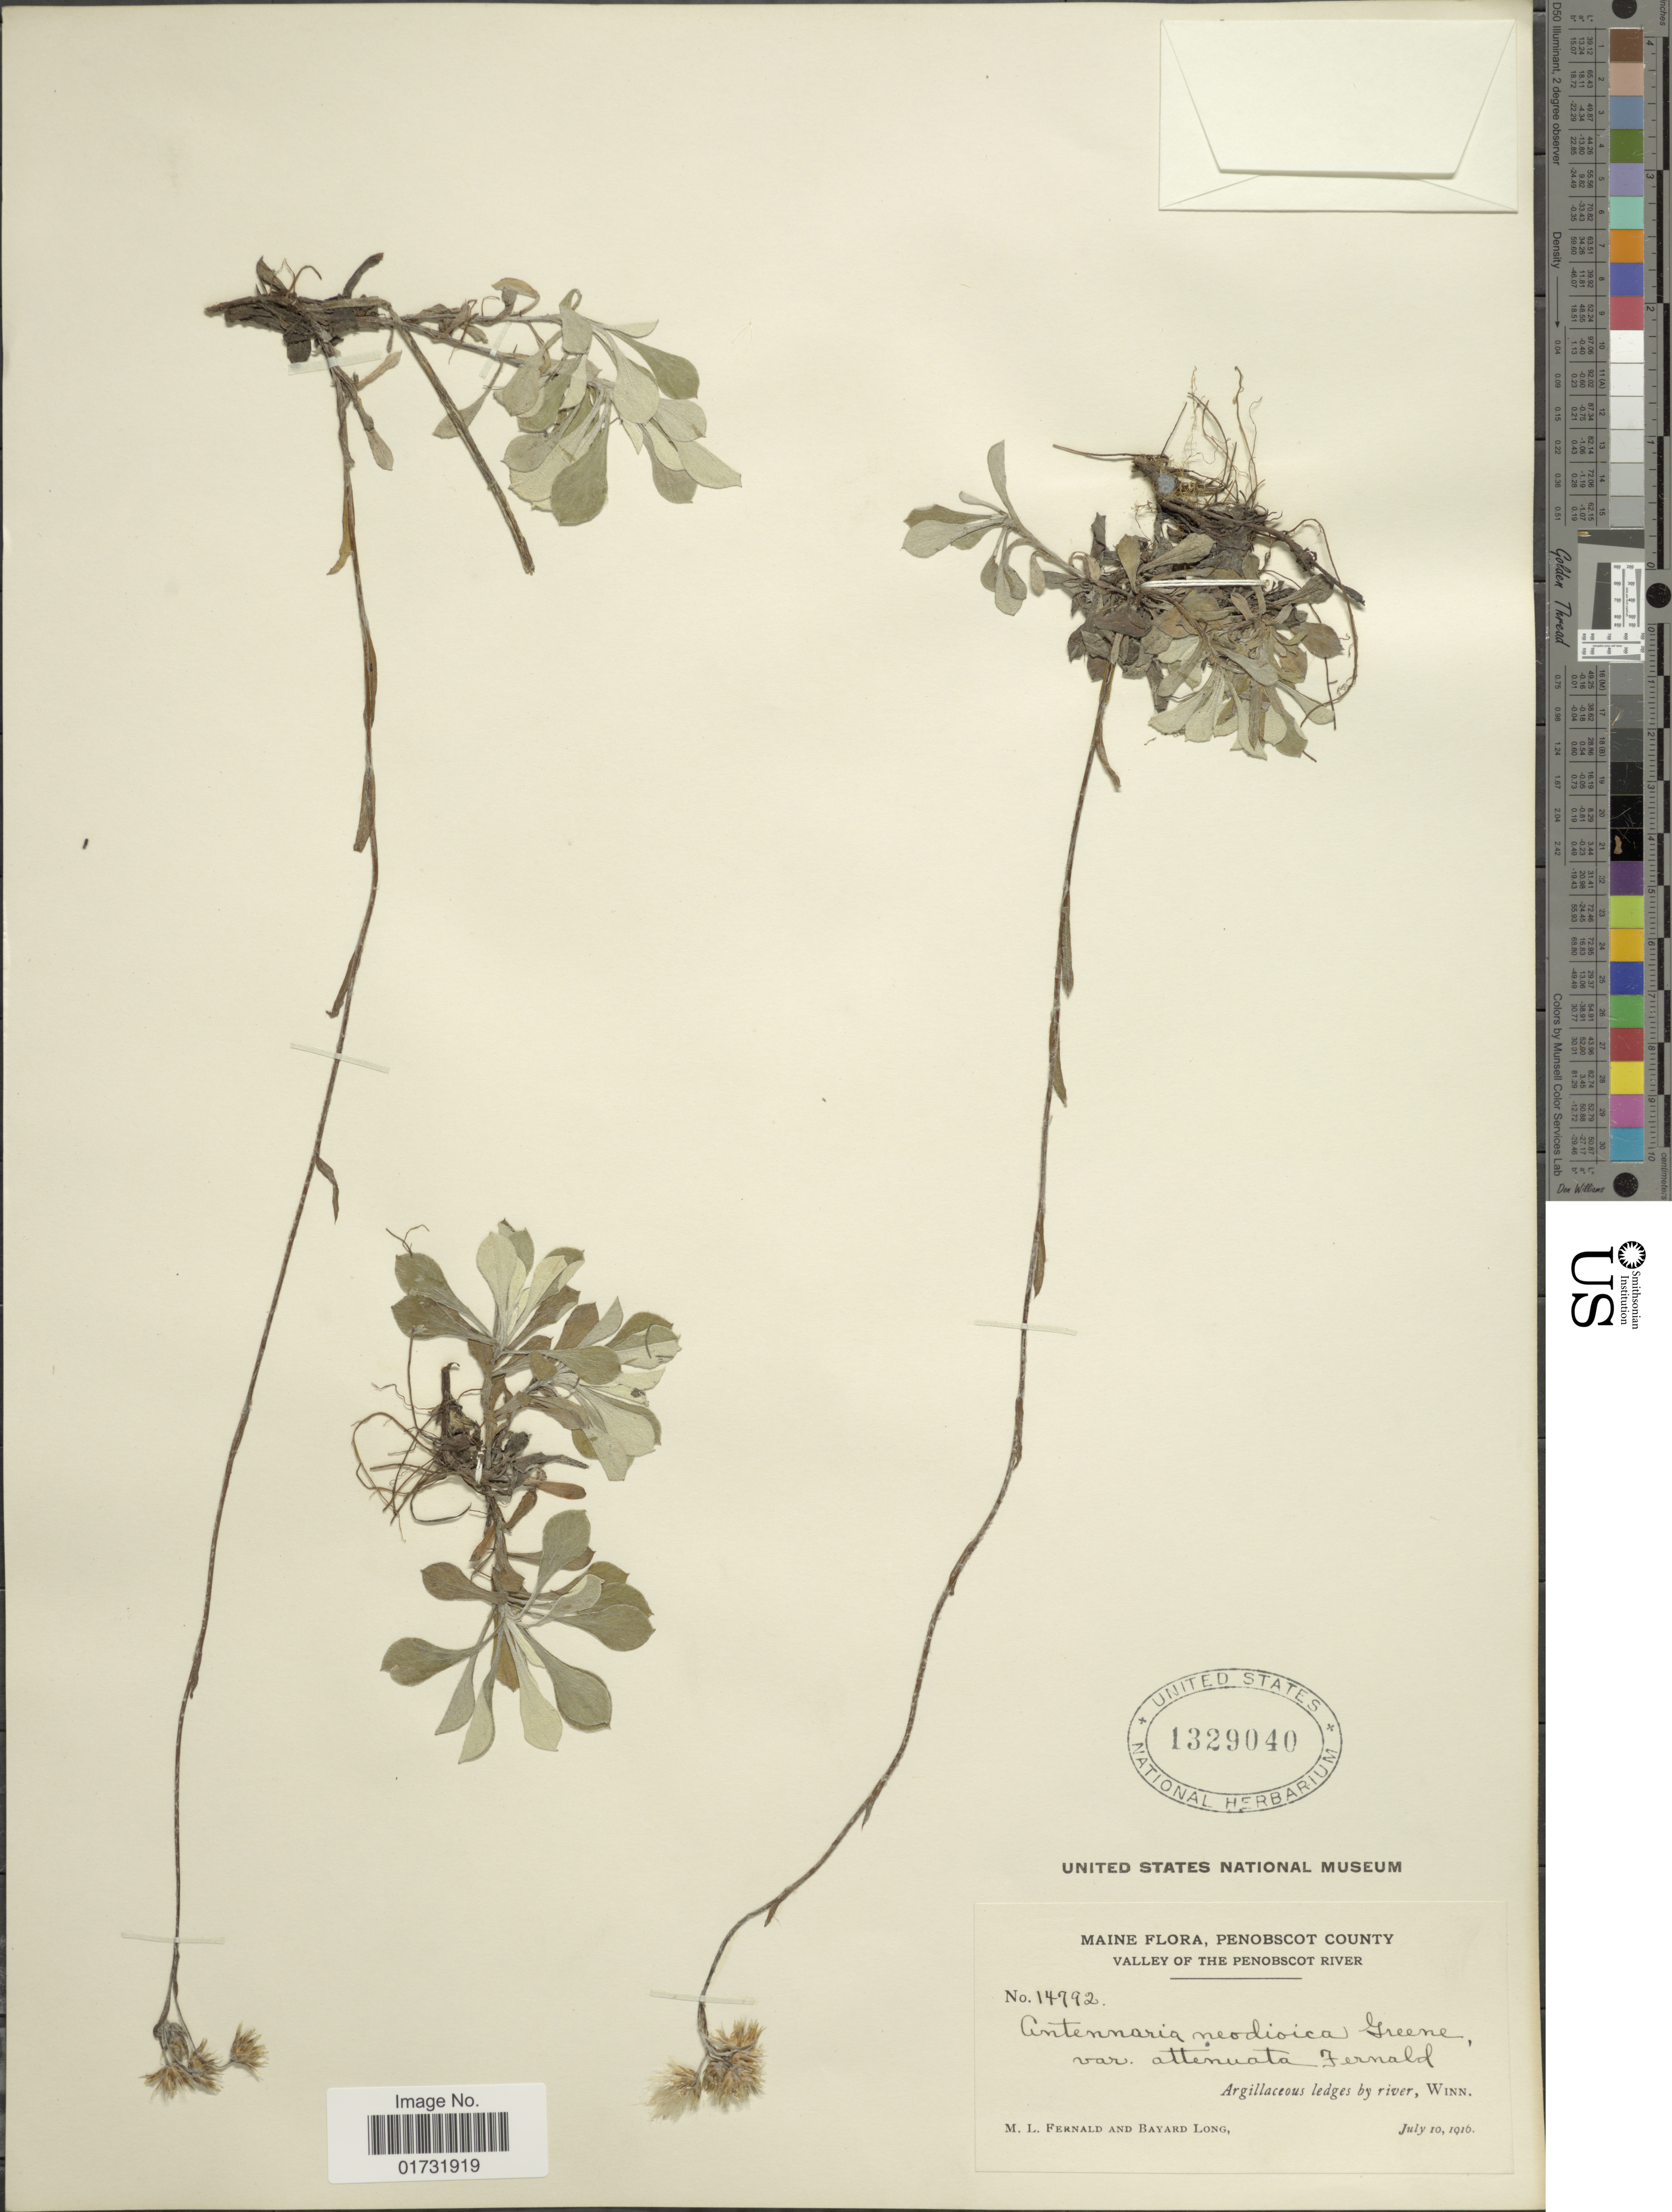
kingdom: Plantae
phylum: Tracheophyta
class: Magnoliopsida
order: Asterales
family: Asteraceae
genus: Antennaria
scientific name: Antennaria neodioica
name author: Greene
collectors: M. L. Fernald & B. Long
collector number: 14792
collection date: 1916-07-10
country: United States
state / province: Maine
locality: Penobscot County. Valley of the Penobscot River. Winn.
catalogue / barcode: US 1329040